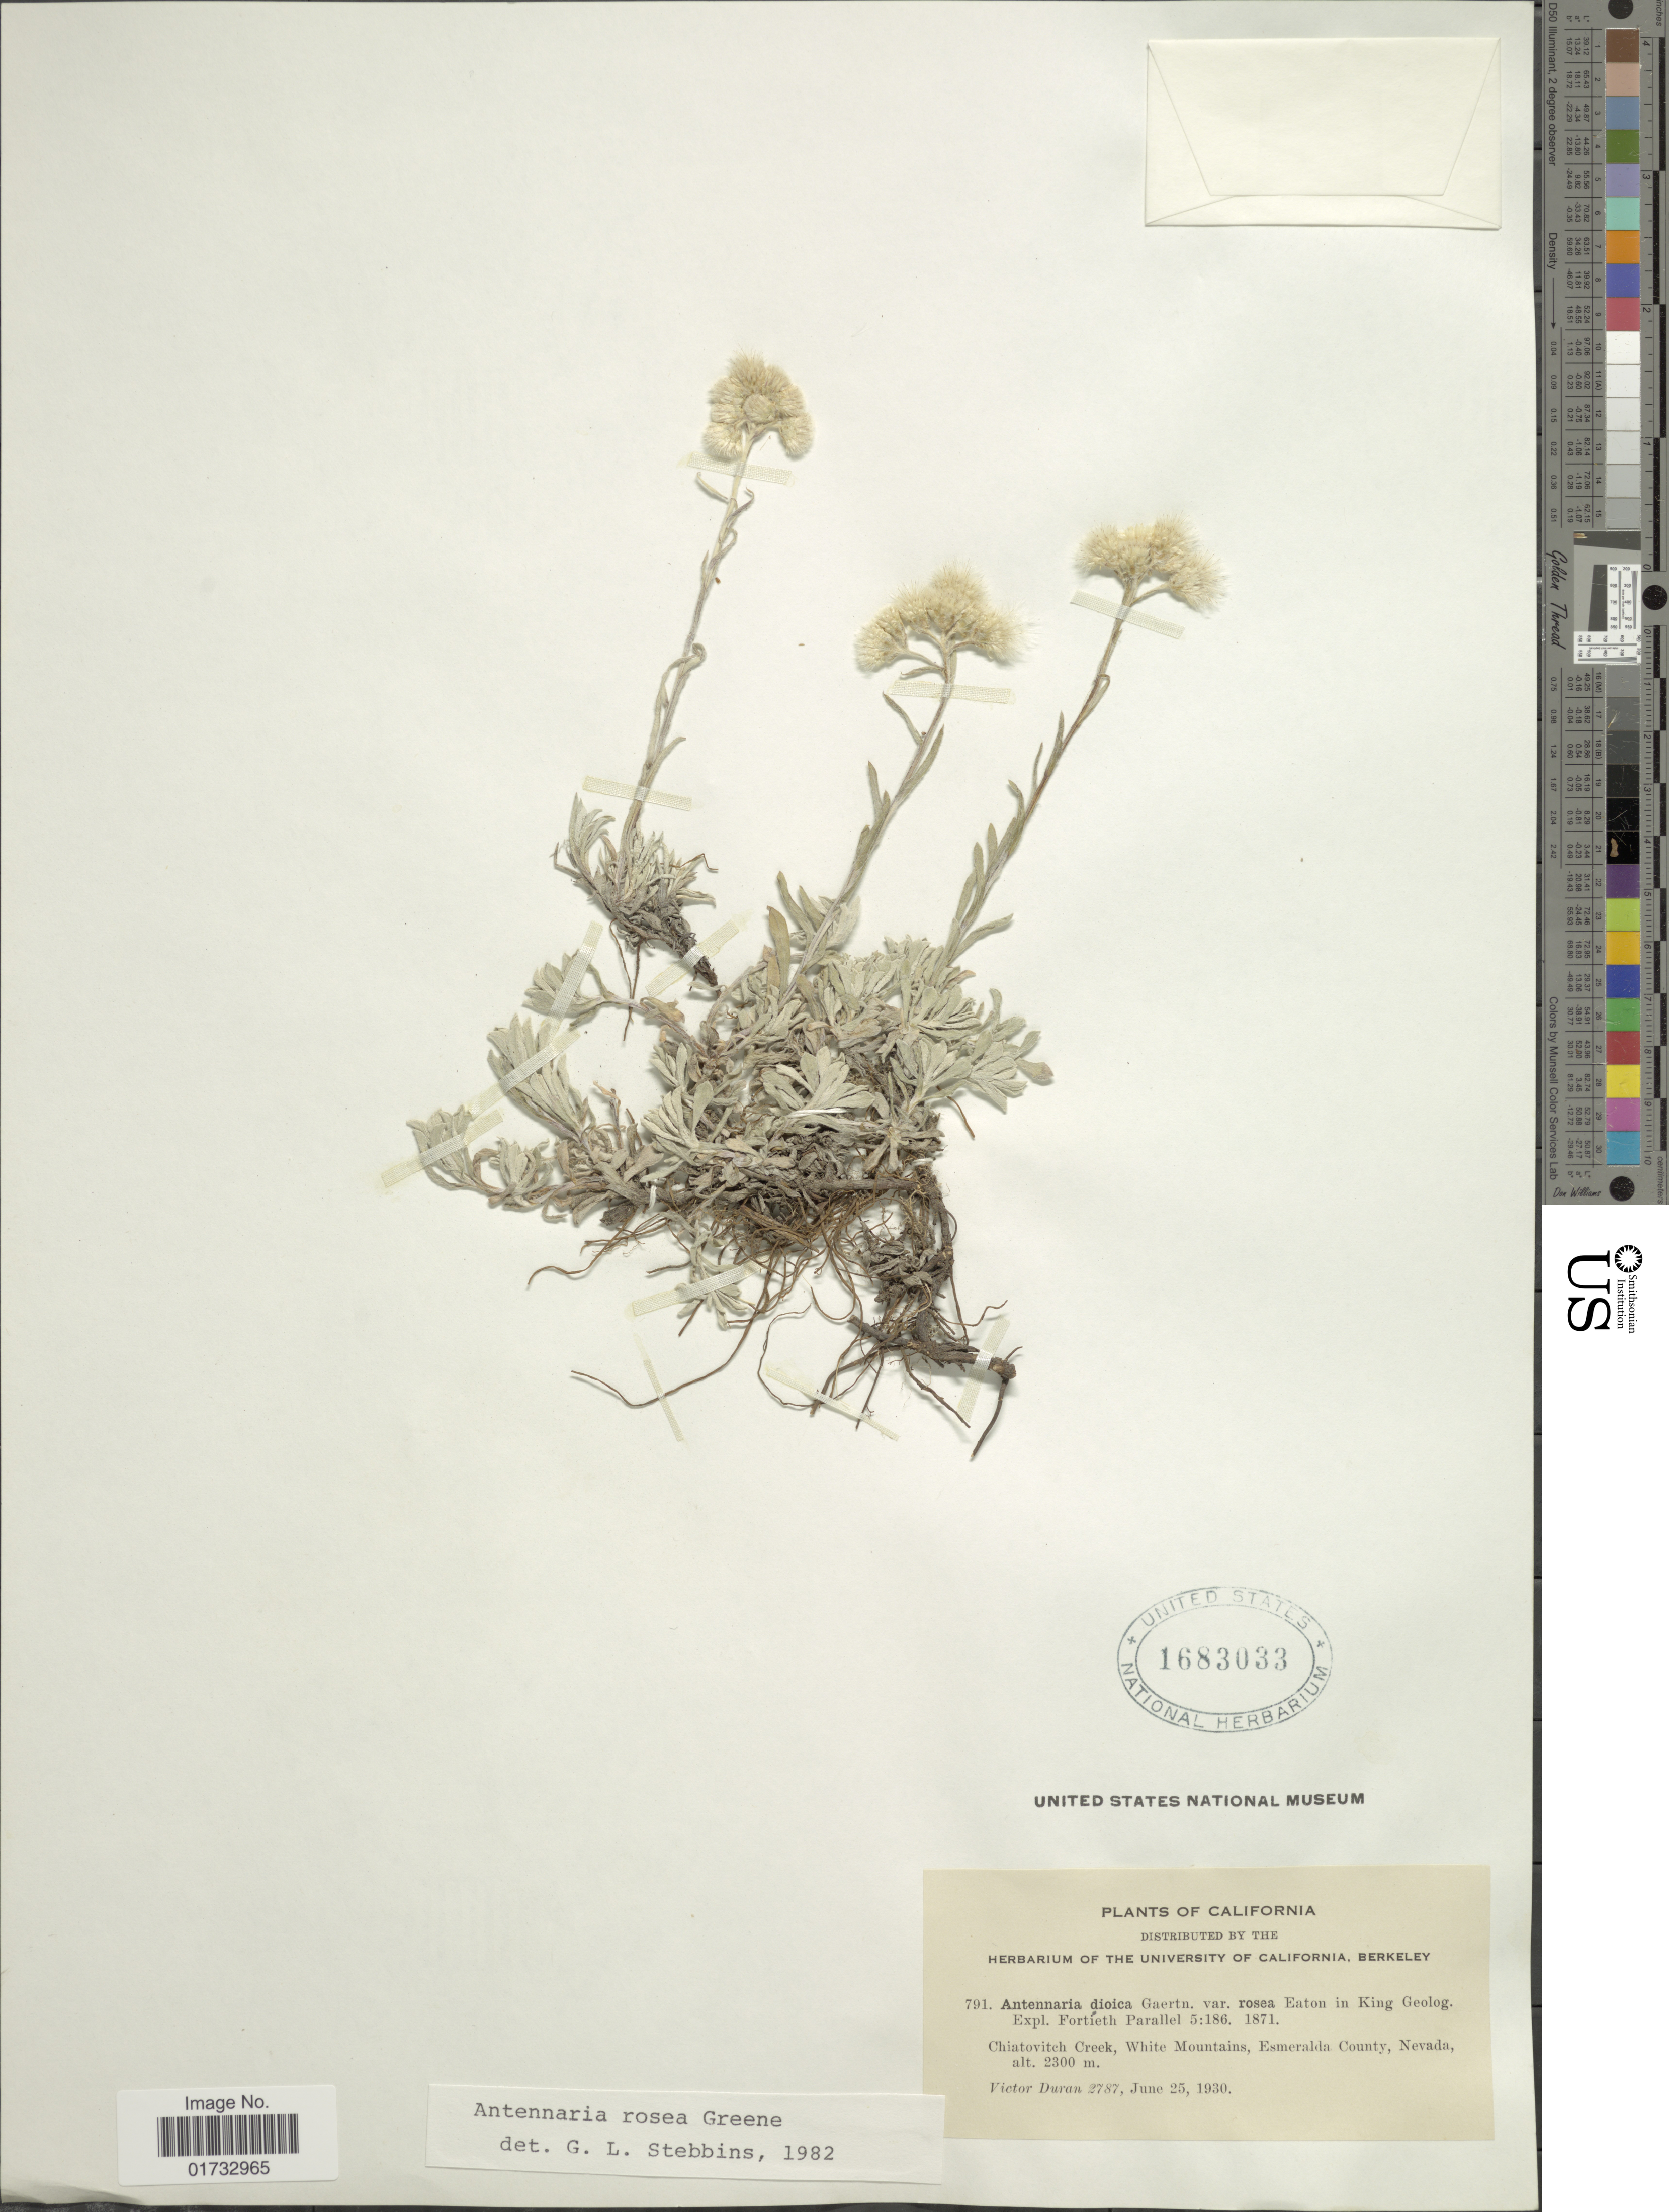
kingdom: Plantae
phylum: Tracheophyta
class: Magnoliopsida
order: Asterales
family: Asteraceae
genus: Antennaria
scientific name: Antennaria rosea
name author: Greene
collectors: V. Duran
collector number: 2787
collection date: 1930-07-25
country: United States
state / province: Nevada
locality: Eaton in King Geolog, Expl. Fortieth Parallel, Chiatovitch Creek, White Mountains, Esmeralda County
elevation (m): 2300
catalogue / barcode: US 1683033